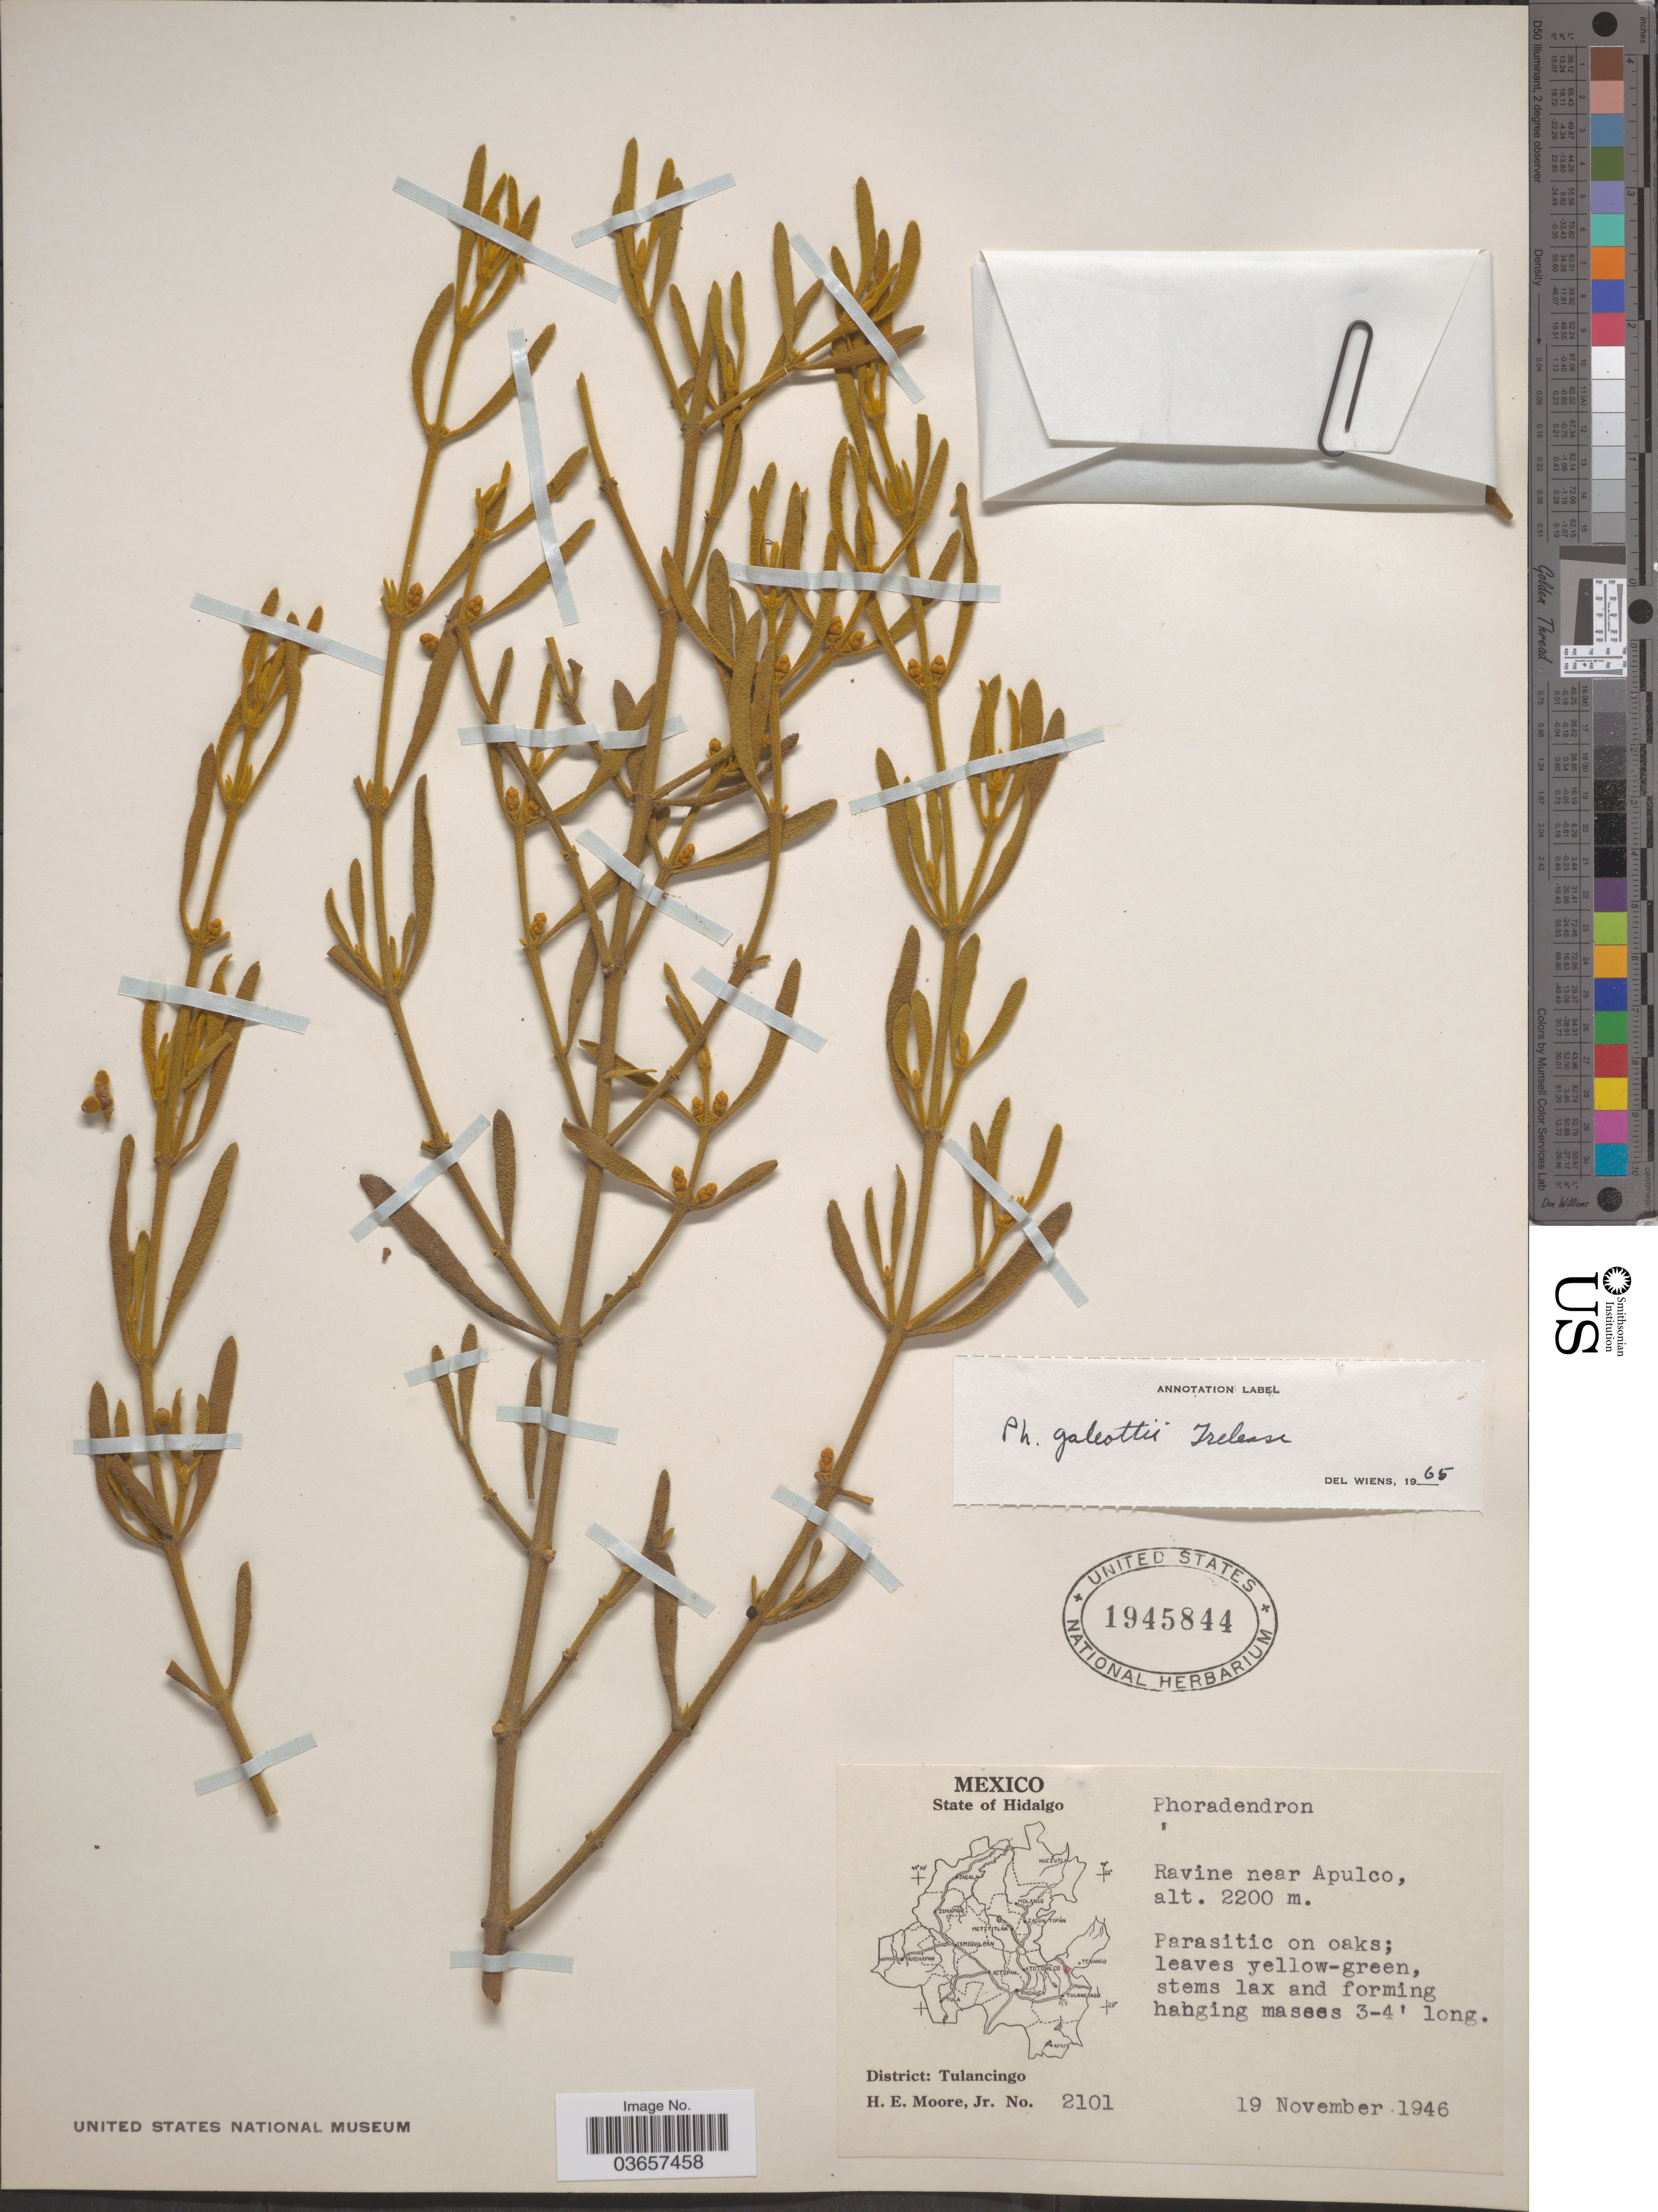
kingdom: Plantae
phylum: Tracheophyta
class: Magnoliopsida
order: Santalales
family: Viscaceae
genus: Phoradendron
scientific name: Phoradendron galeottii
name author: Trel.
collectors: H. Moore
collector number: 2101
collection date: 1946-11-19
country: Mexico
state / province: Hidalgo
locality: District: Tulancingo. Ravine near Apulco.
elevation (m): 2200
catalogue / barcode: US 1945844